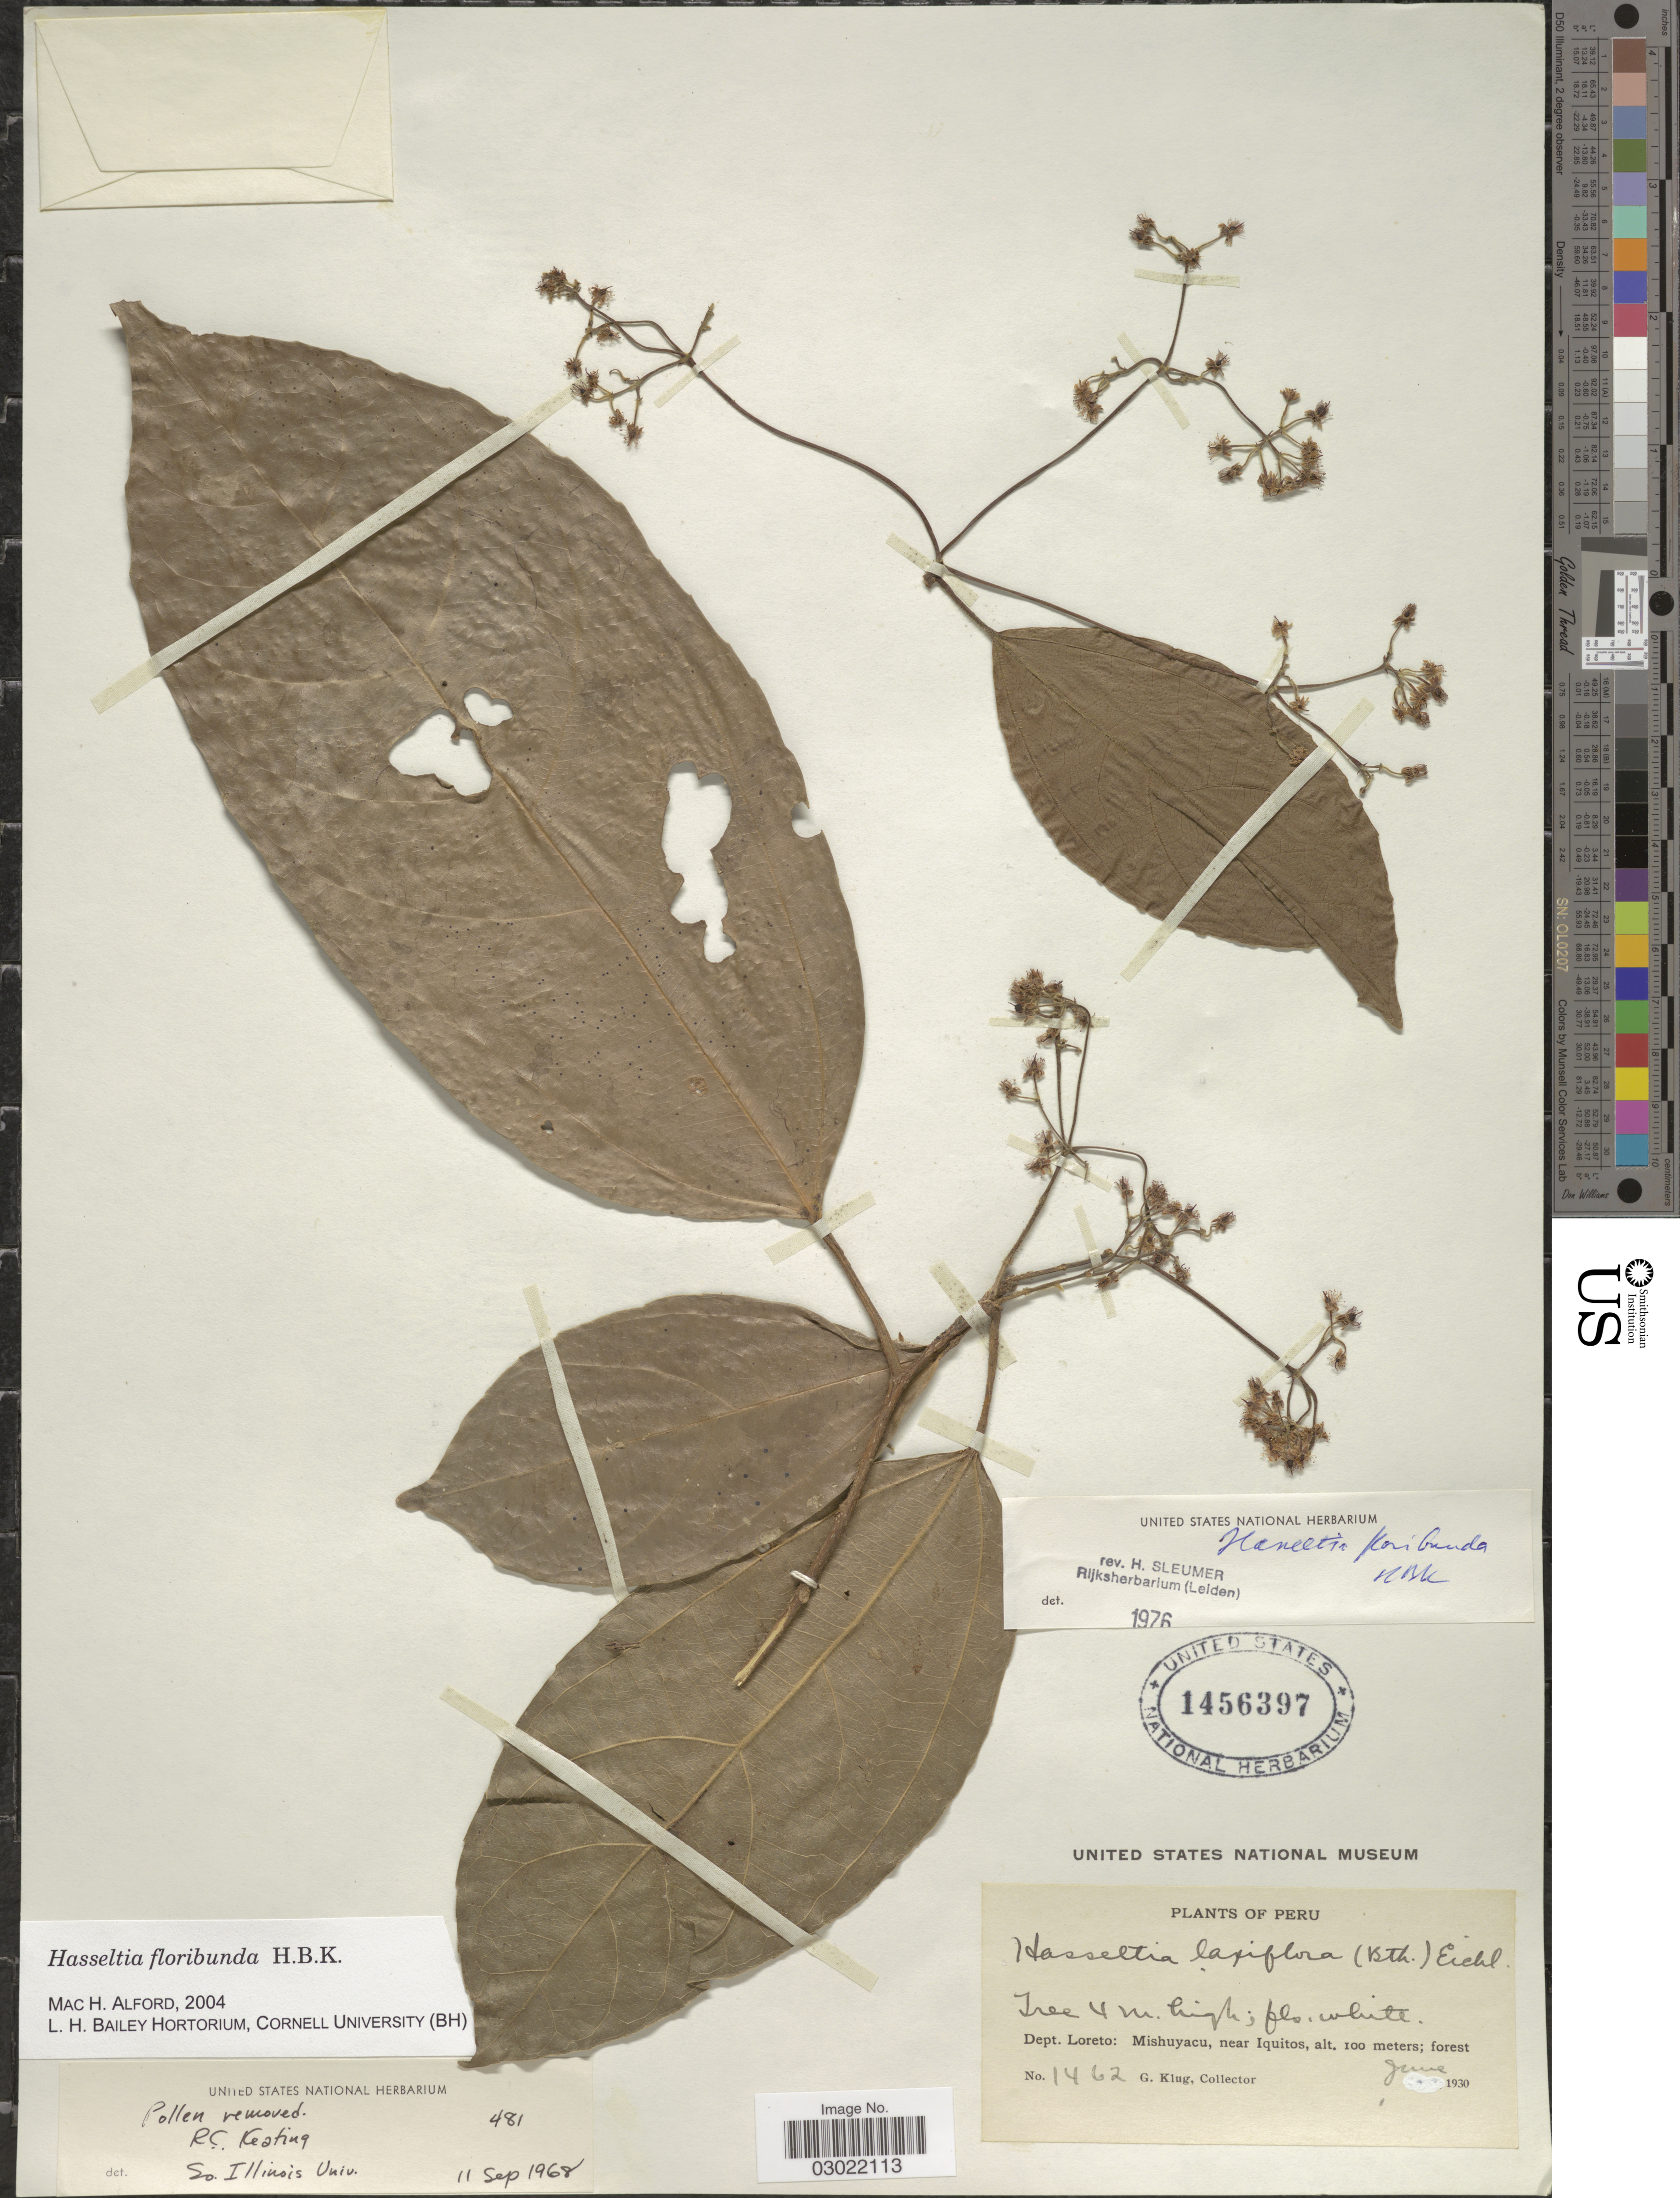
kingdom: Plantae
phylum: Tracheophyta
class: Magnoliopsida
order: Malpighiales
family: Salicaceae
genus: Hasseltia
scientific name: Hasseltia floribunda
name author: Kunth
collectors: G. Klug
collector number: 1462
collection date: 1930-06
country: Peru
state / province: Loreto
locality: Dept. Loreto: Mishuyacu, near Iquitos.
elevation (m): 100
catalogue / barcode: US 1456397